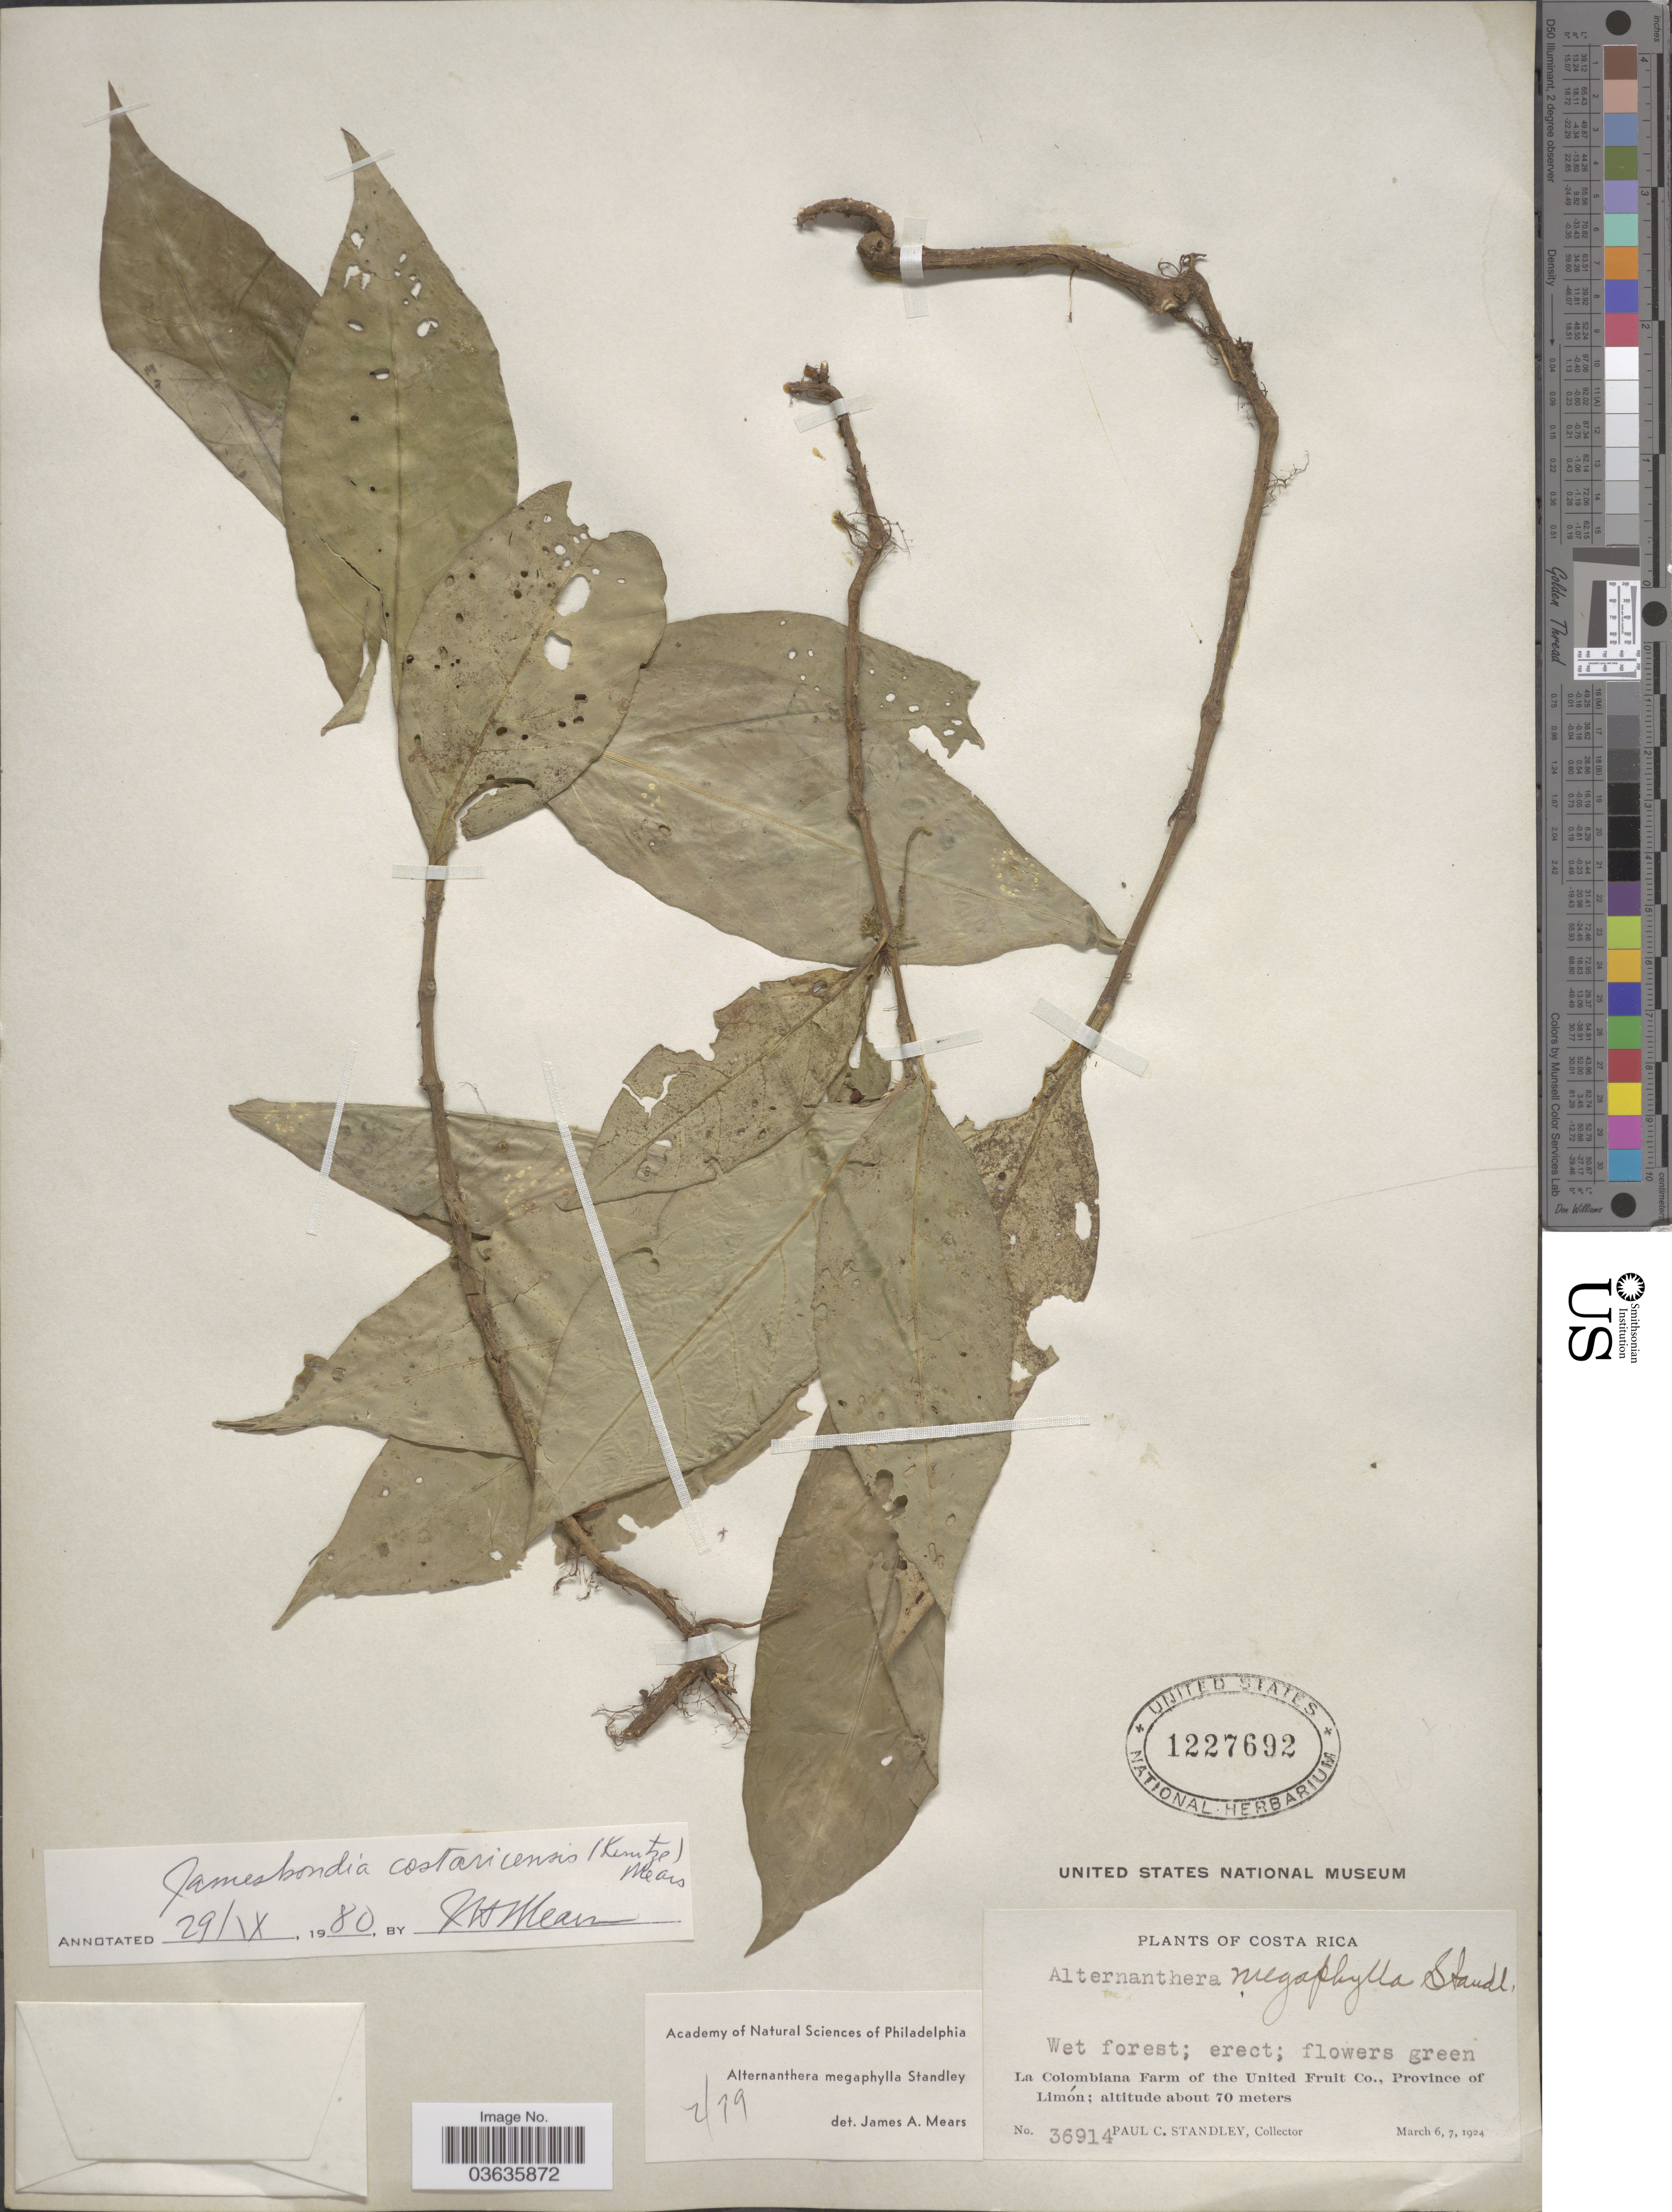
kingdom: Plantae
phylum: Tracheophyta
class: Magnoliopsida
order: Caryophyllales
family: Amaranthaceae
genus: Alternanthera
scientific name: Alternanthera megaphylla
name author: (Standl.) Standl.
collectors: P. C. Standley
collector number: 36914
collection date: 1924-03-06/1924-03-07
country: Costa Rica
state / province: Limón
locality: La Colombiana Farm of the United Fruit Co.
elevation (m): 70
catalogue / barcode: US 1227692